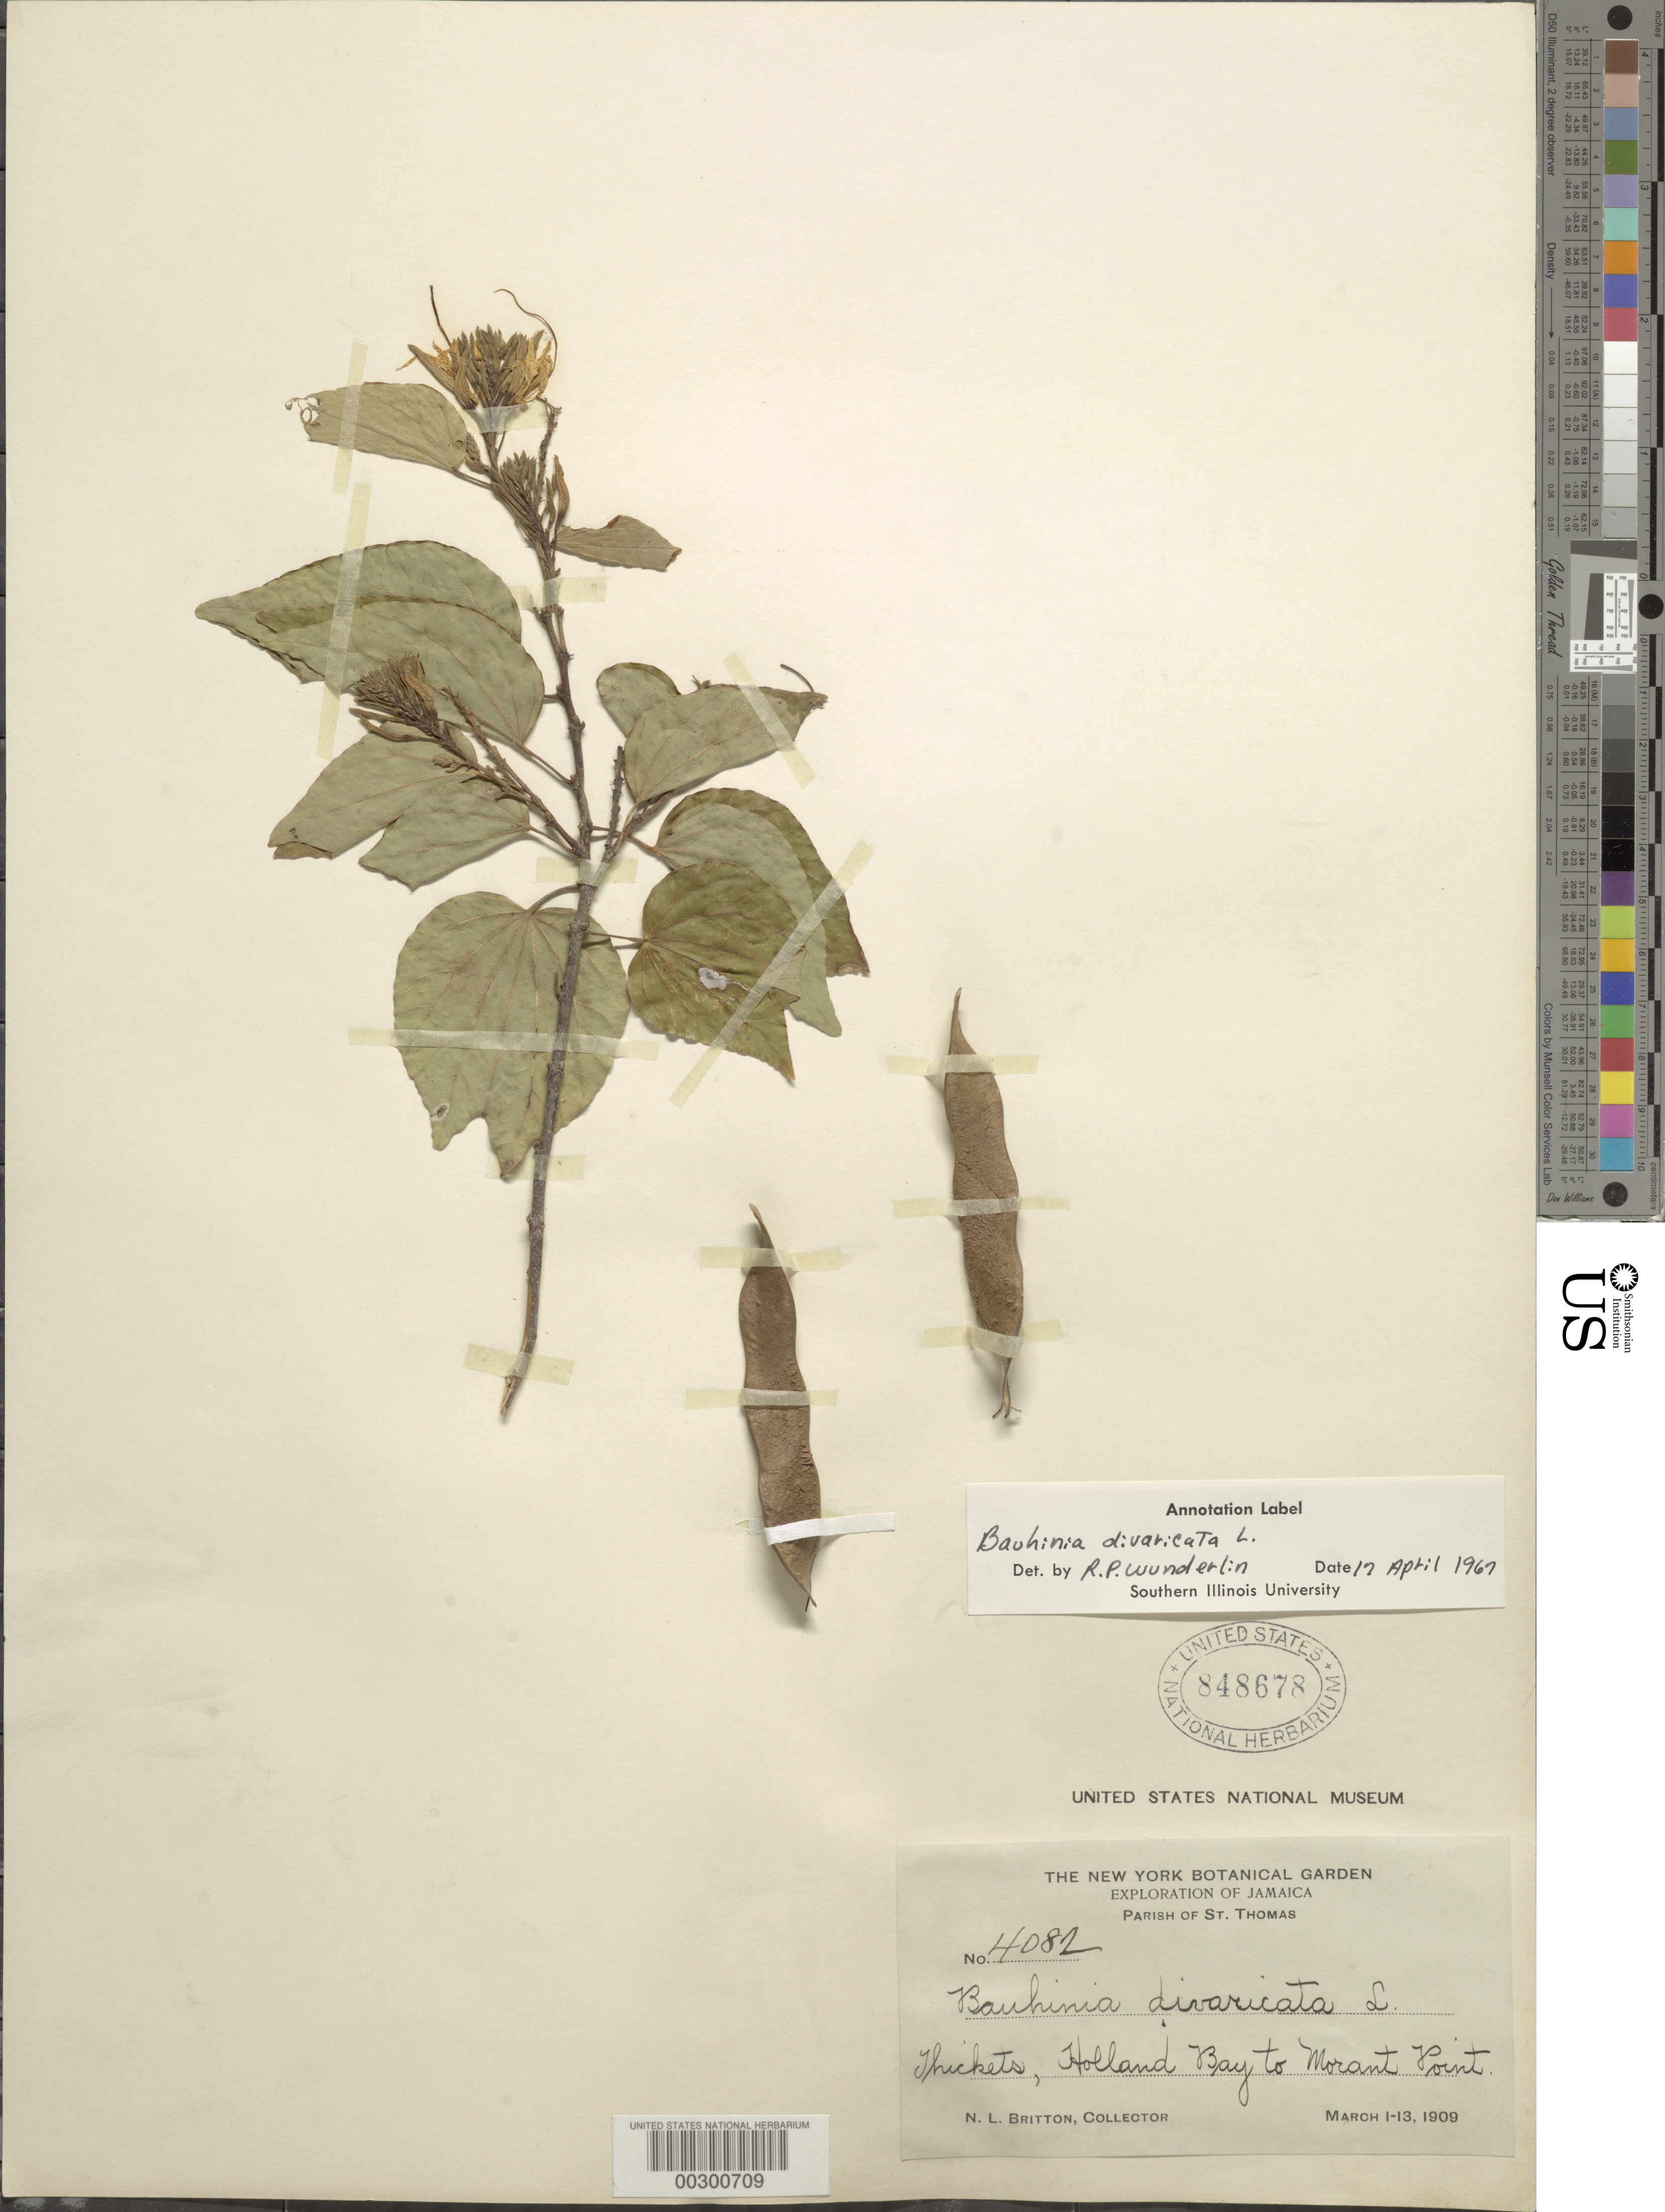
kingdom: Plantae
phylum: Tracheophyta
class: Magnoliopsida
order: Fabales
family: Fabaceae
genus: Bauhinia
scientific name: Bauhinia divaricata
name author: L.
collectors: N. Britton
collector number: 4082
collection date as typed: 01 Mar 1909 to 13 Mar 1909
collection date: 1909-03-01/1909-03-13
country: Jamaica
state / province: Saint Thomas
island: Greater Antilles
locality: Holland bay and morant point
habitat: Thickets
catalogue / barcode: US 848678